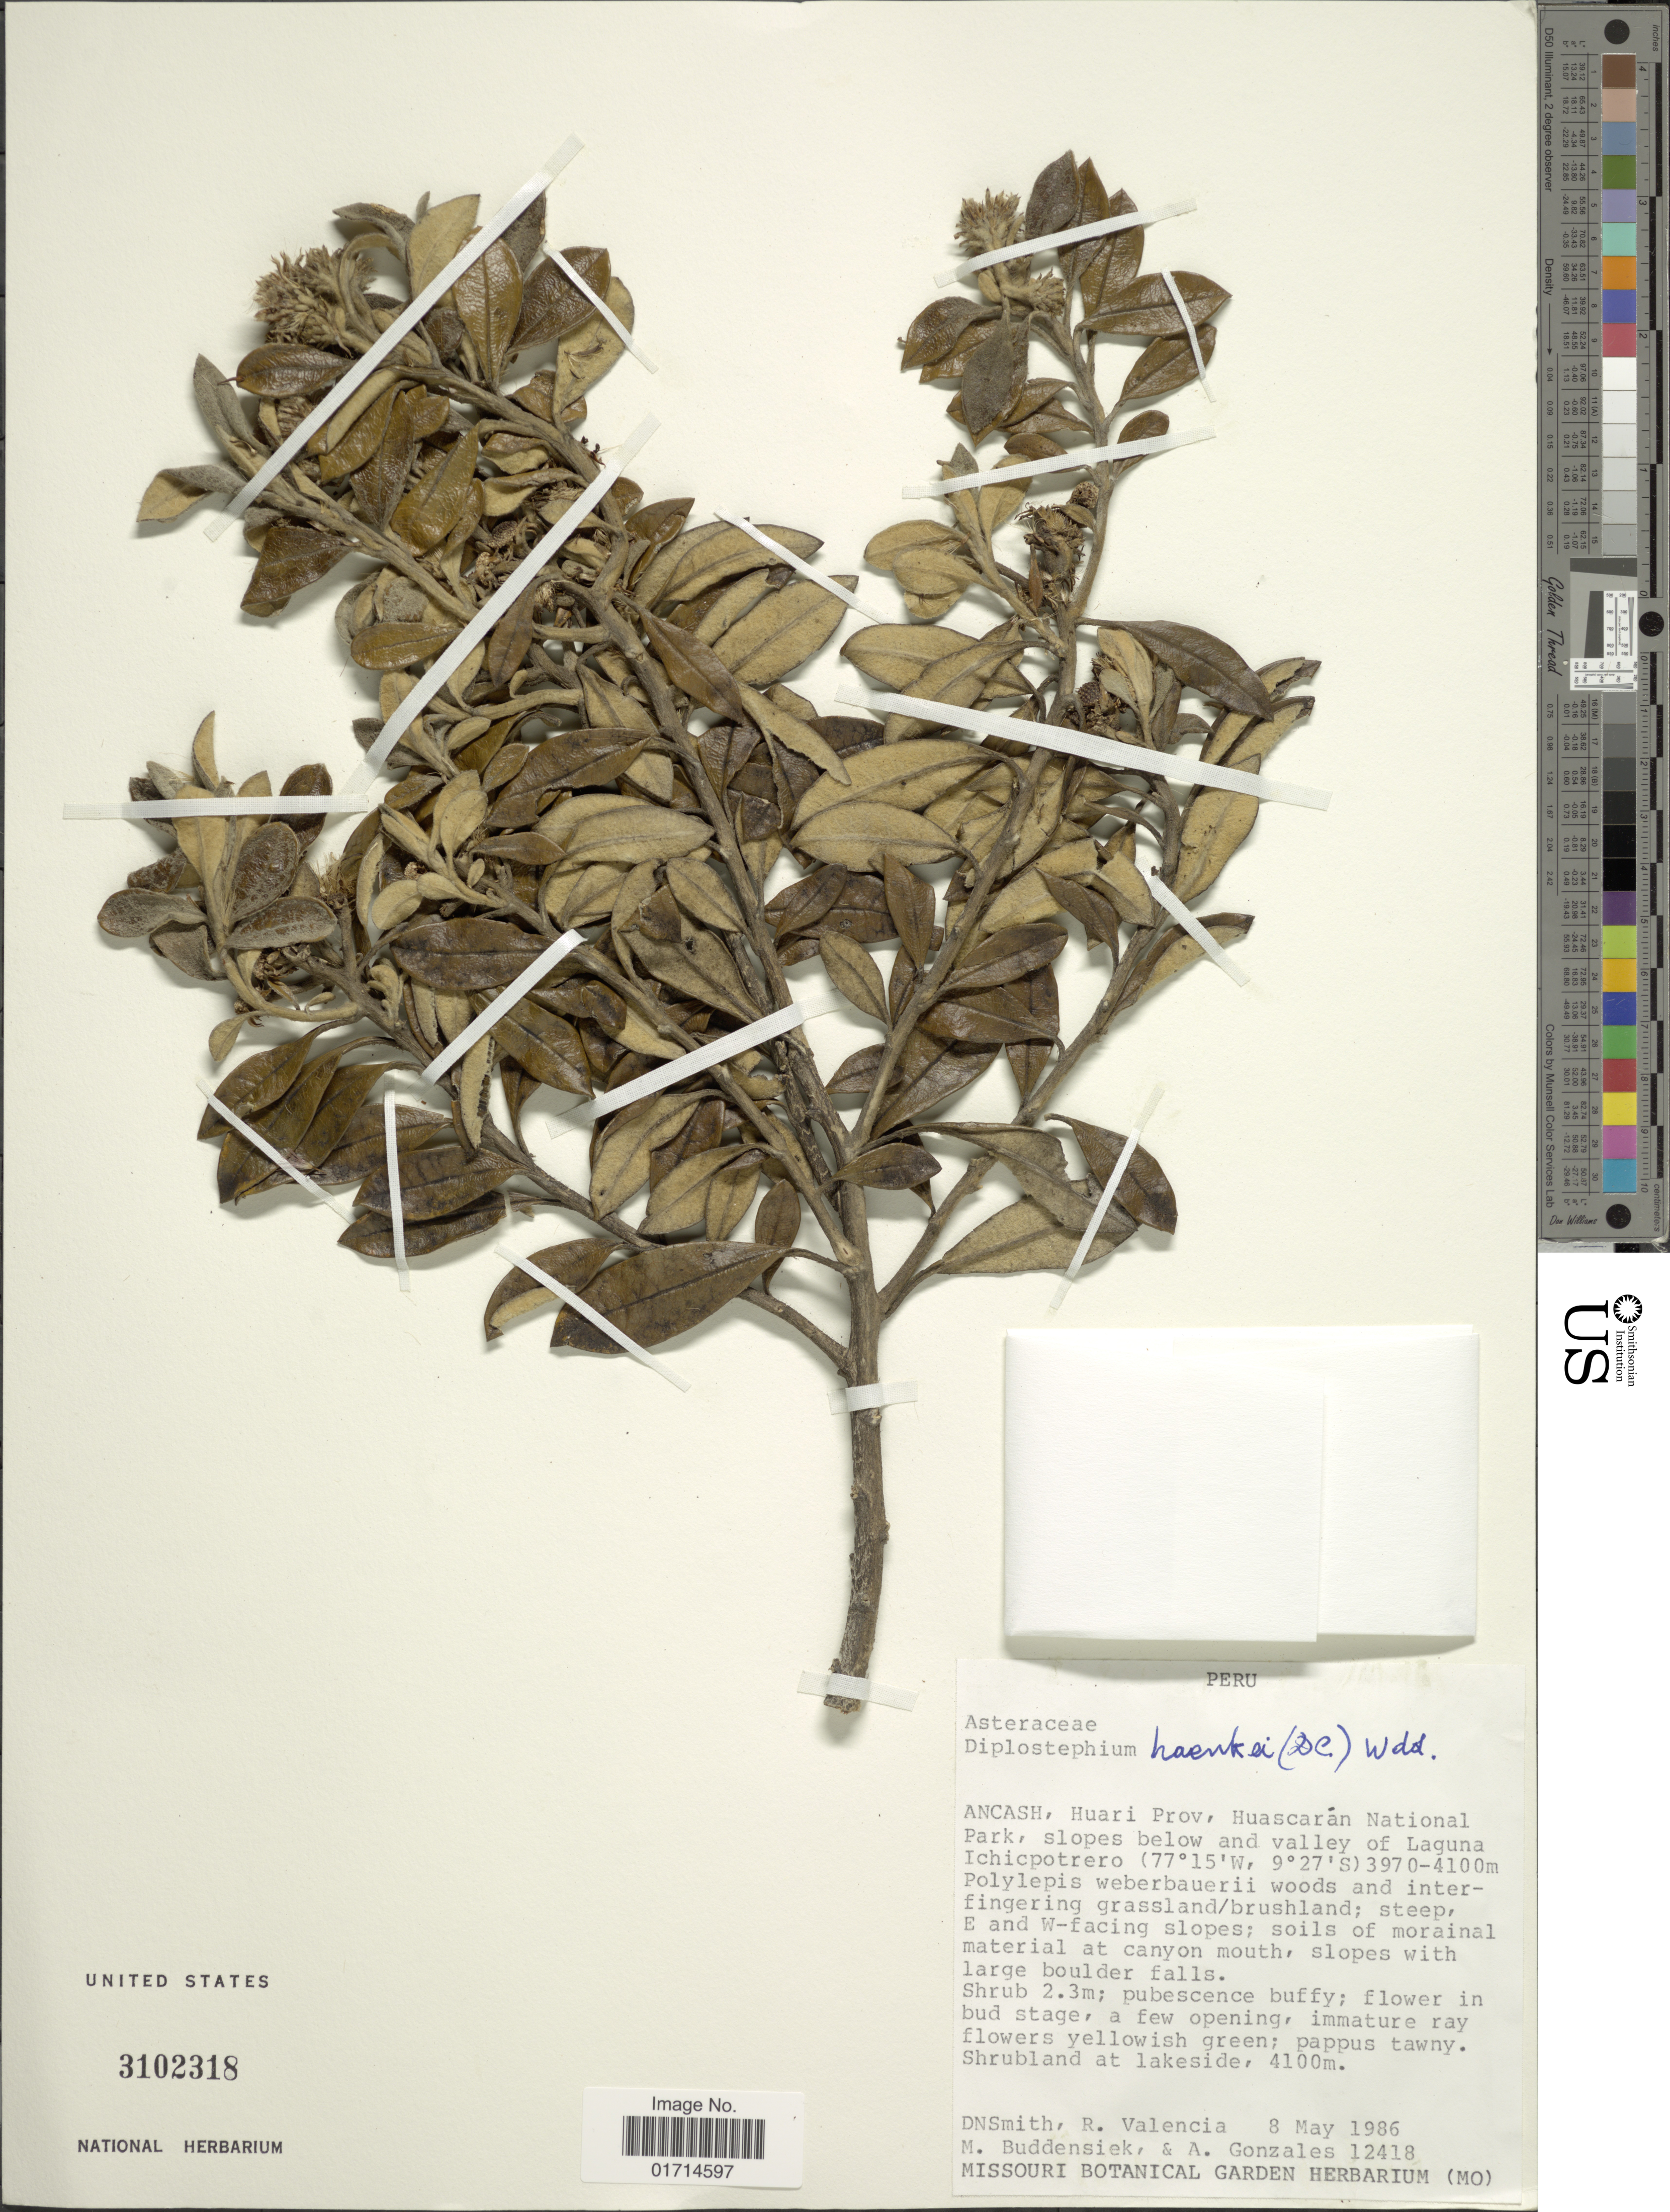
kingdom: Plantae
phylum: Tracheophyta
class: Magnoliopsida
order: Asterales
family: Asteraceae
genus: Diplostephium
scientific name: Diplostephium haenkei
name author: (DC.) Wedd.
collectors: D. Smith, R. Valencia, M. Buddensiek & A. Gonzáles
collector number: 12418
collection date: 1986-05-08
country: Peru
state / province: Ancash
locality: Huari Prov., Huascaran National Park, slopes below and valley of Laguna Ichicpotrero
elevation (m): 3970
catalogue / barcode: US 3102318